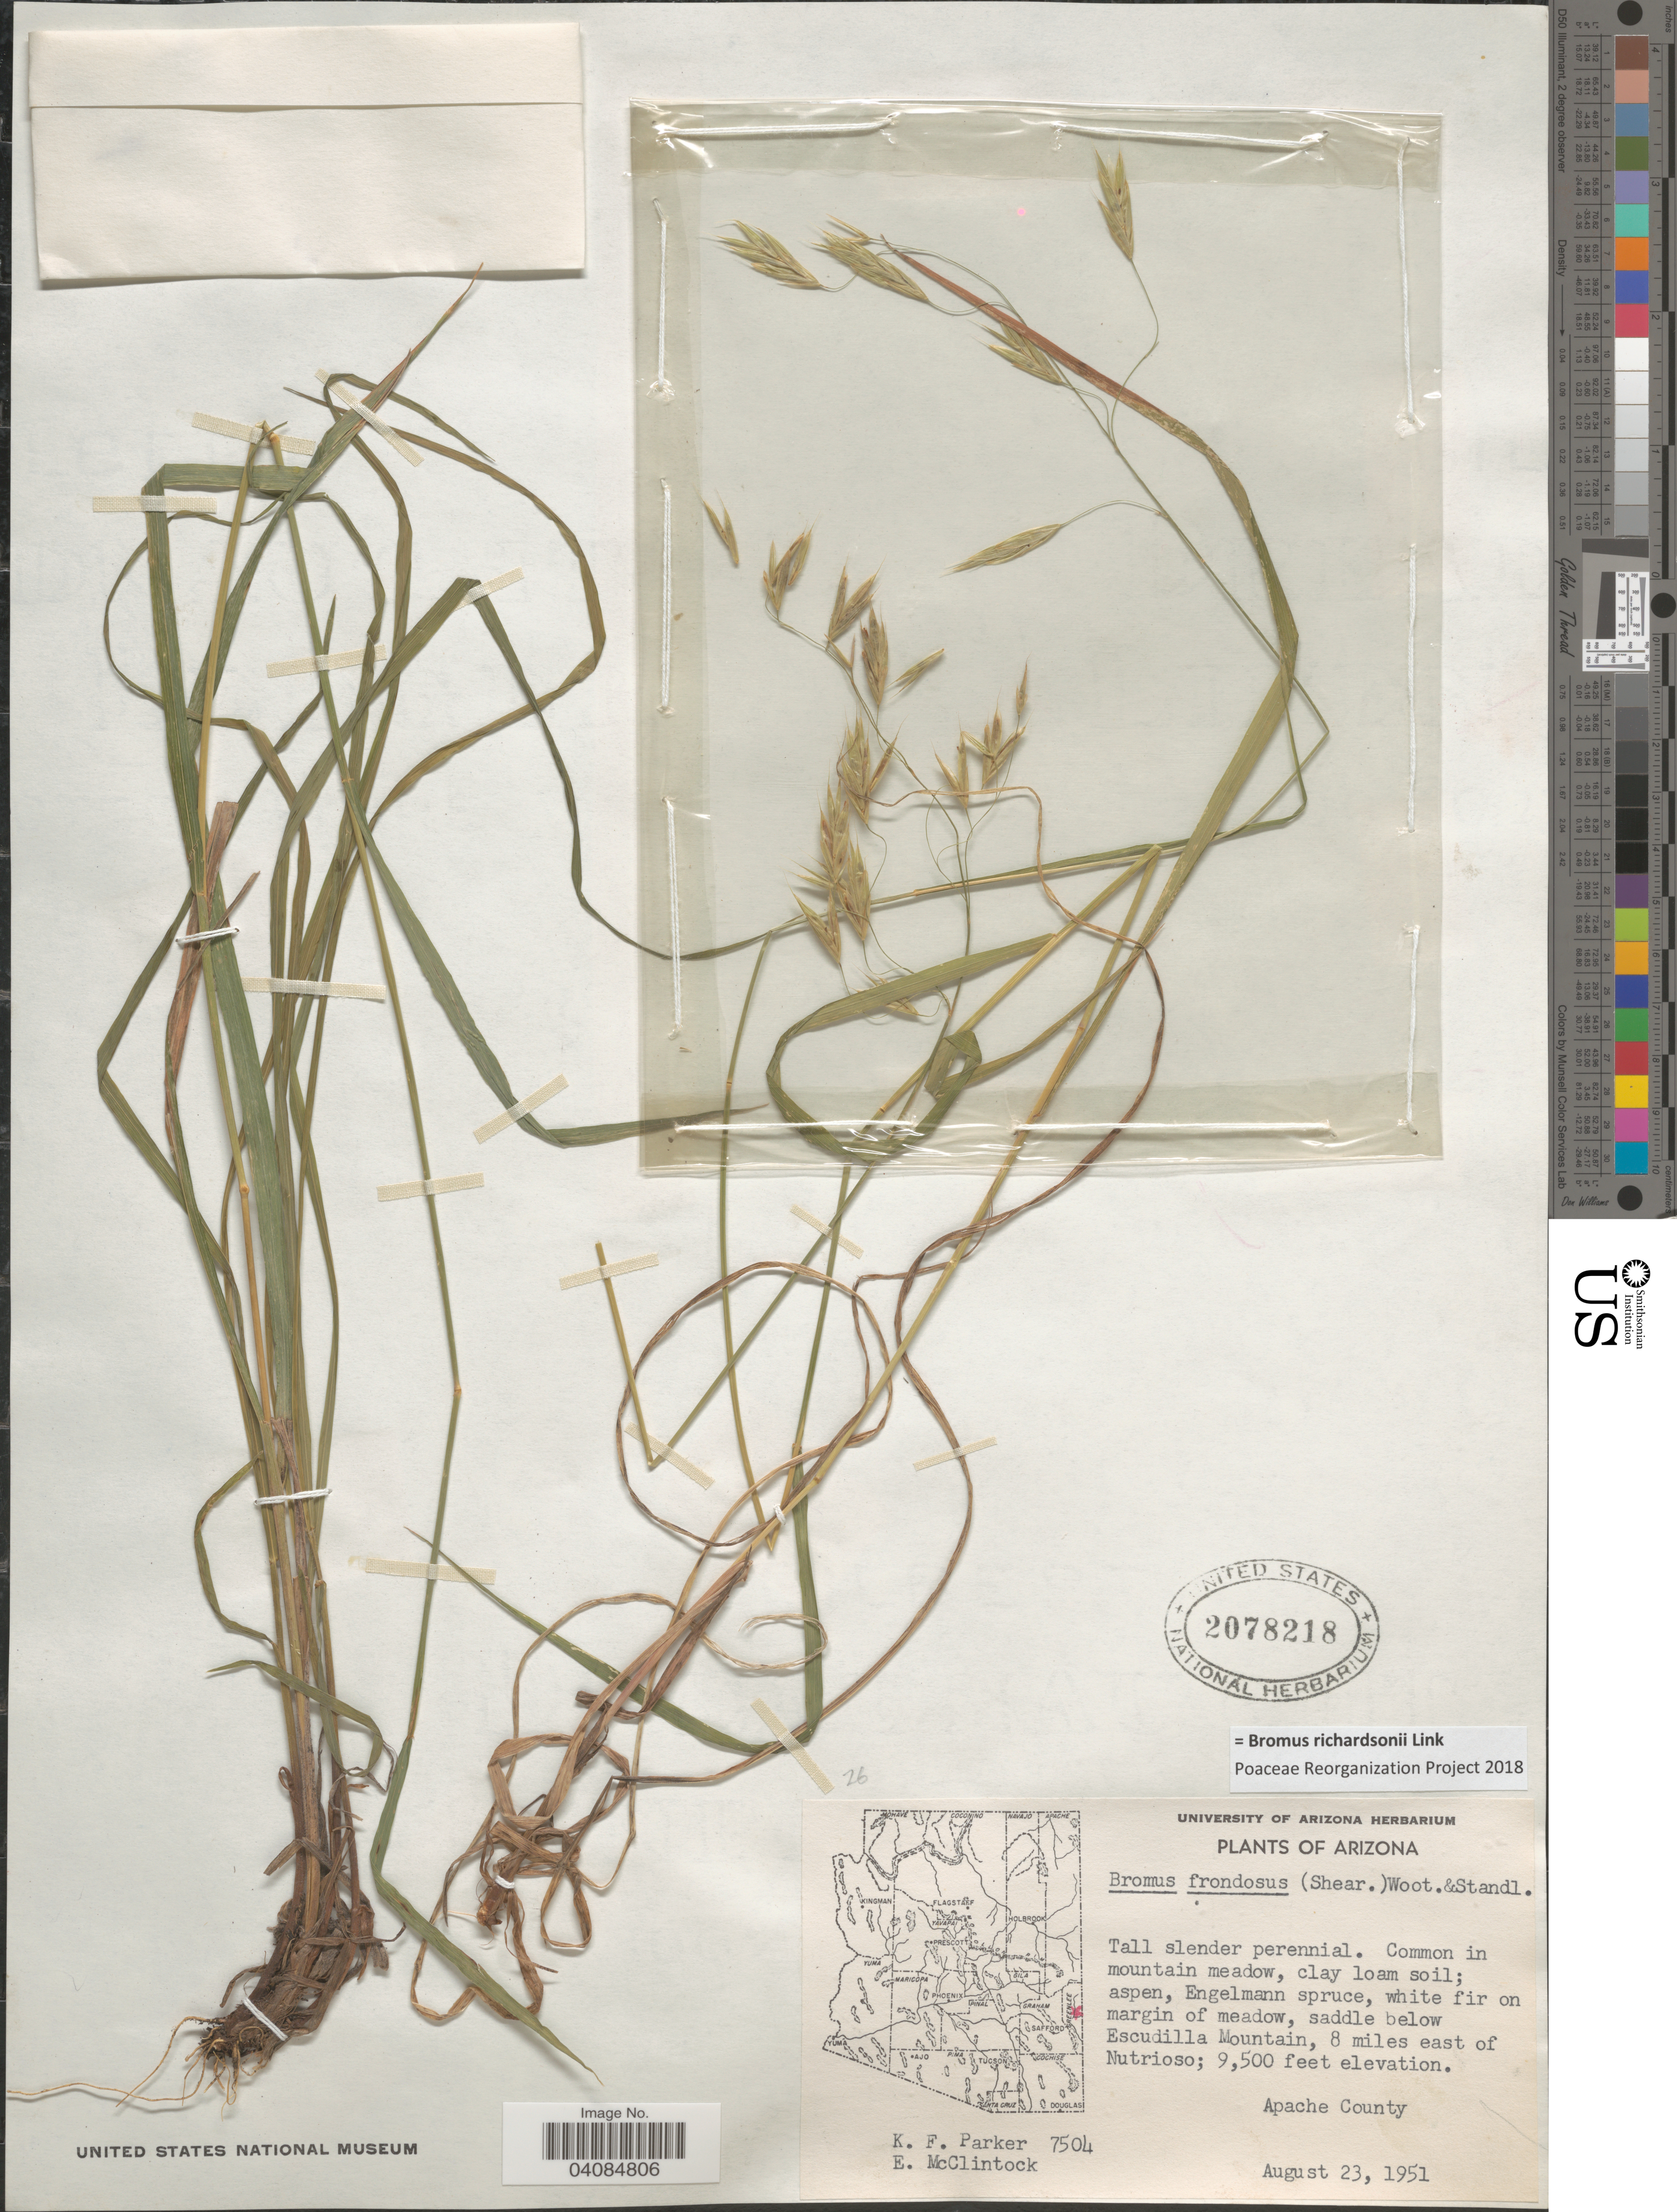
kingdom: Plantae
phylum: Tracheophyta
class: Liliopsida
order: Poales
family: Poaceae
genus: Bromus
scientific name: Bromus richardsonii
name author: Link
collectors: K. F. Parker & E. McClintock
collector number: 7504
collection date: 1951-08-23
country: United States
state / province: Arizona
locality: Saddle below Escudilla Mountain, 8 miles east of Nutrioso; Apache County.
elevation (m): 2896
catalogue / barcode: US 2078218